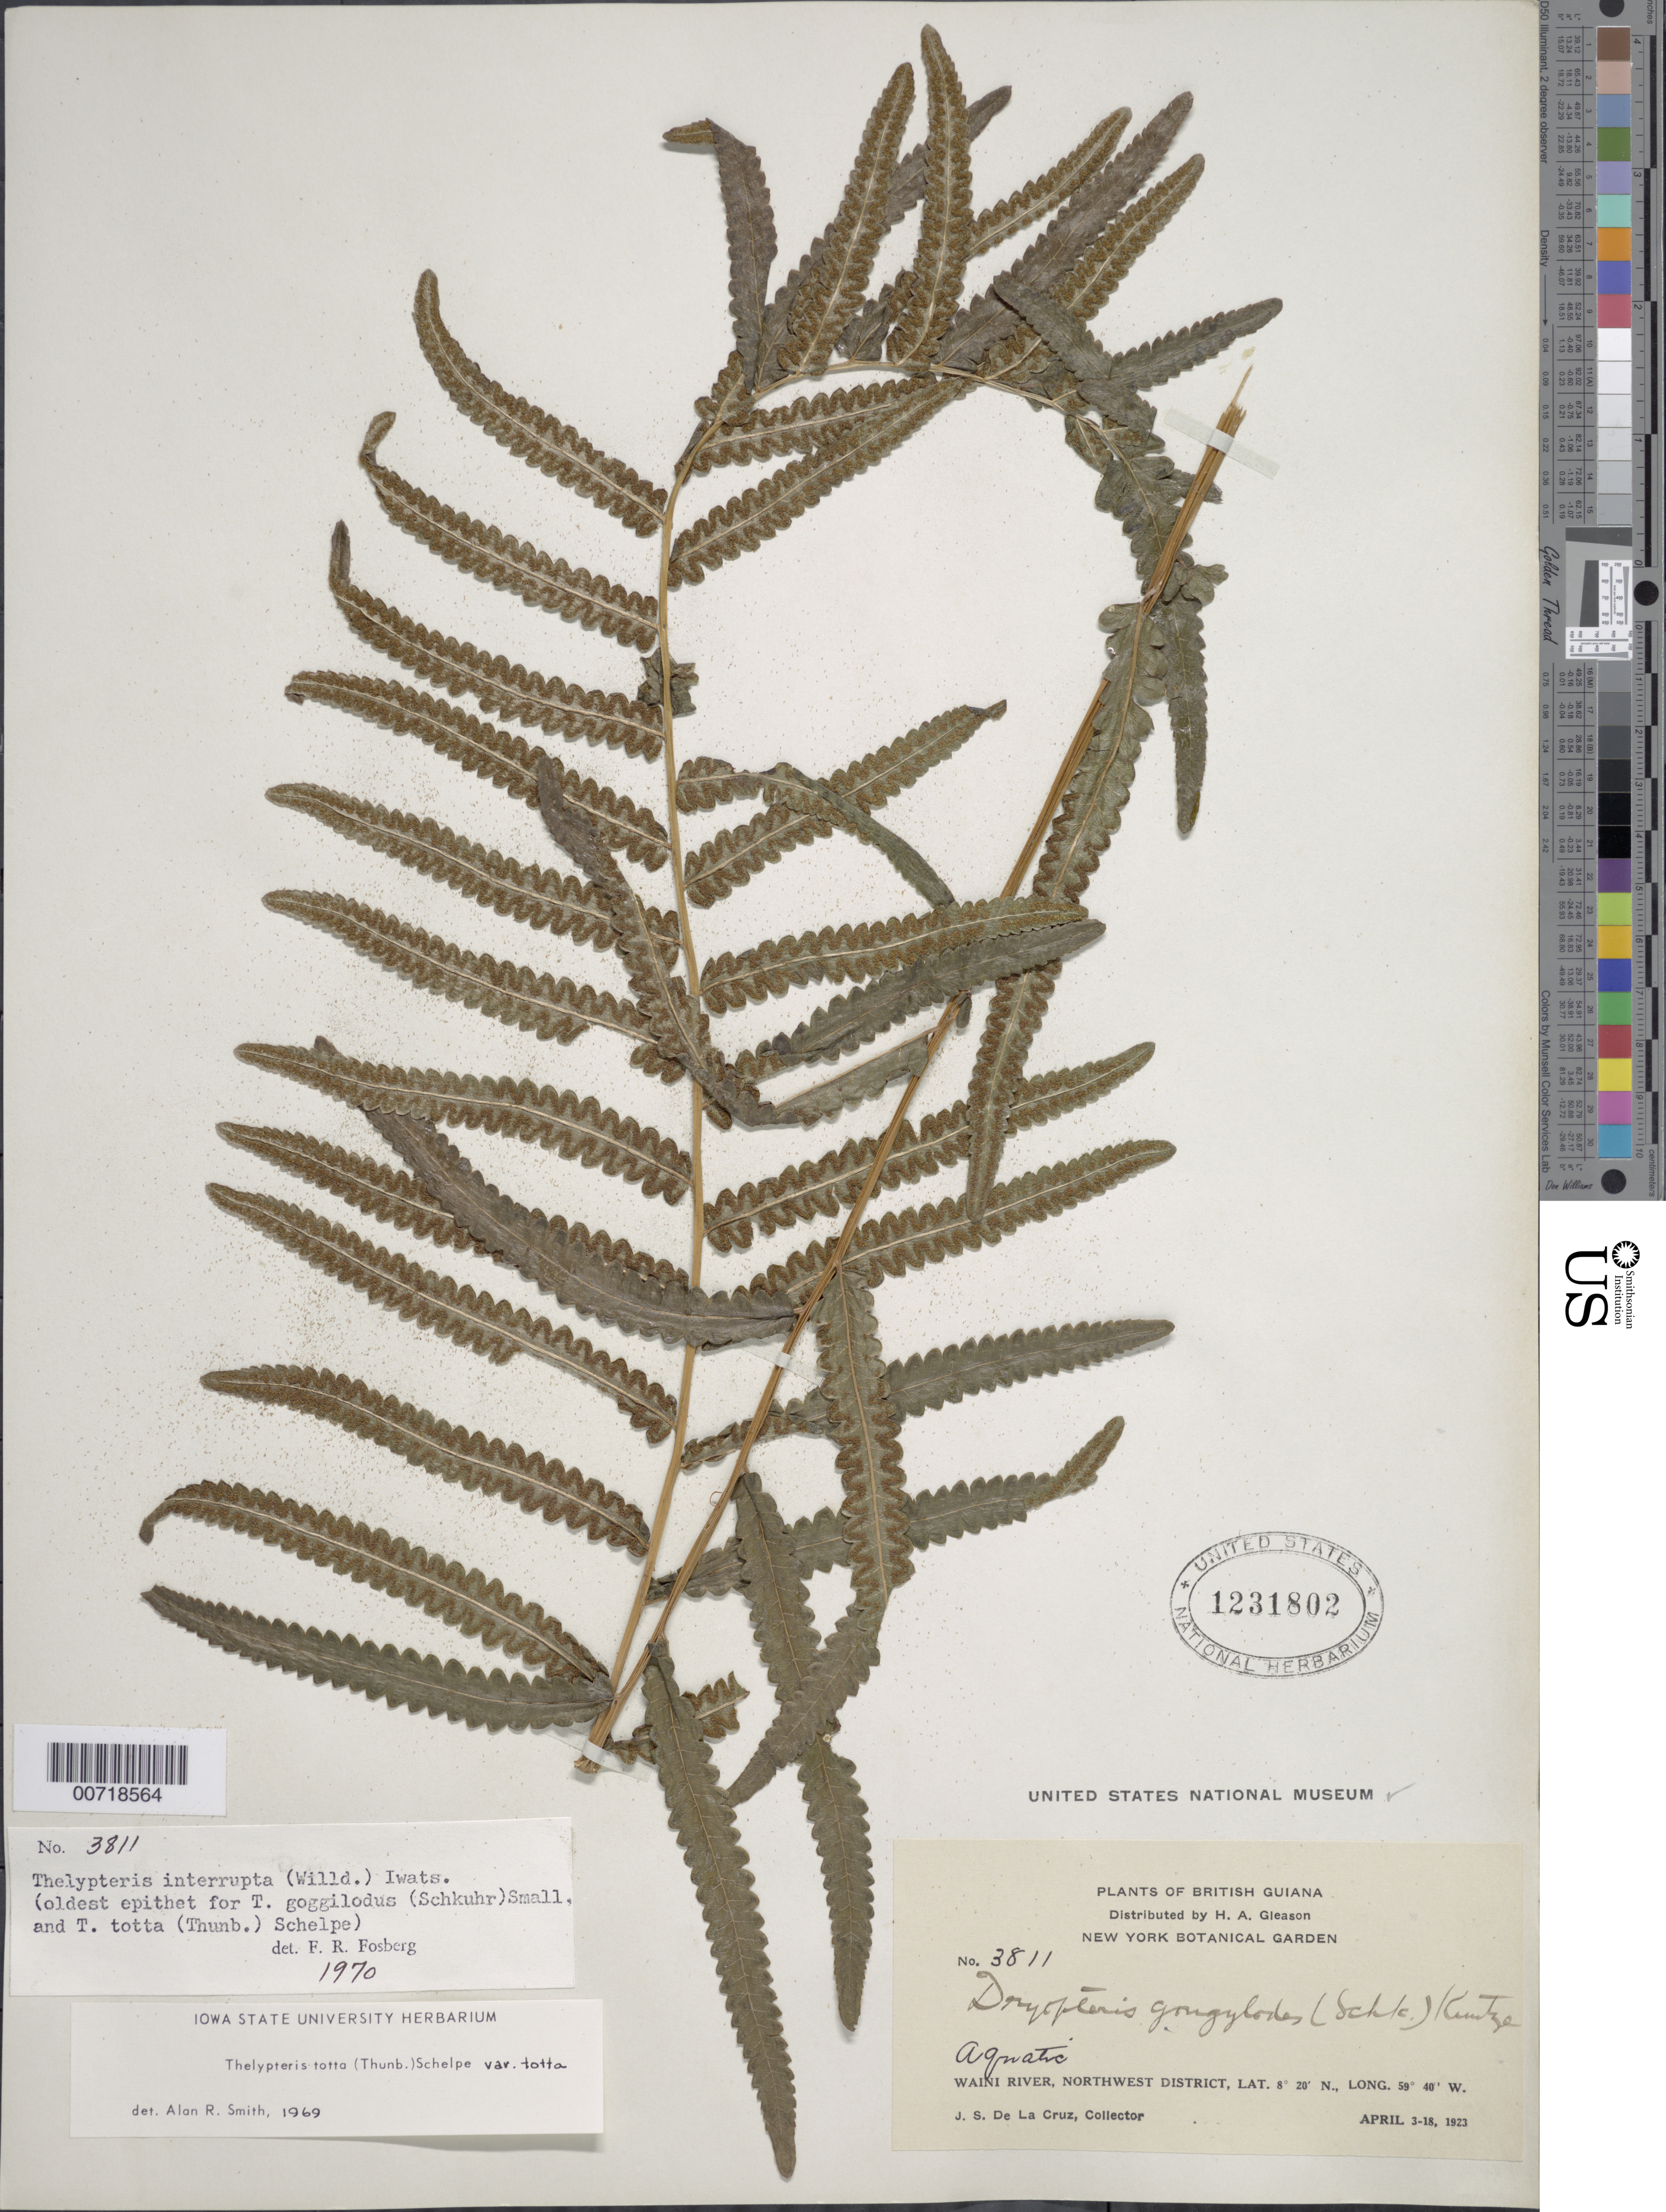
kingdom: Plantae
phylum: Tracheophyta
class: Polypodiopsida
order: Polypodiales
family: Thelypteridaceae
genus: Cyclosorus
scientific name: Cyclosorus interruptus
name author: (Willd.) H. Itô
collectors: J. S. de la Cruz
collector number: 3811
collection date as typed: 3-Apr-23 to 18-Apr-23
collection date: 1923-04-03/1923-04-18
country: Guyana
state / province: Barima-Waini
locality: Waini R., NW District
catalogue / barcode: US 1231802